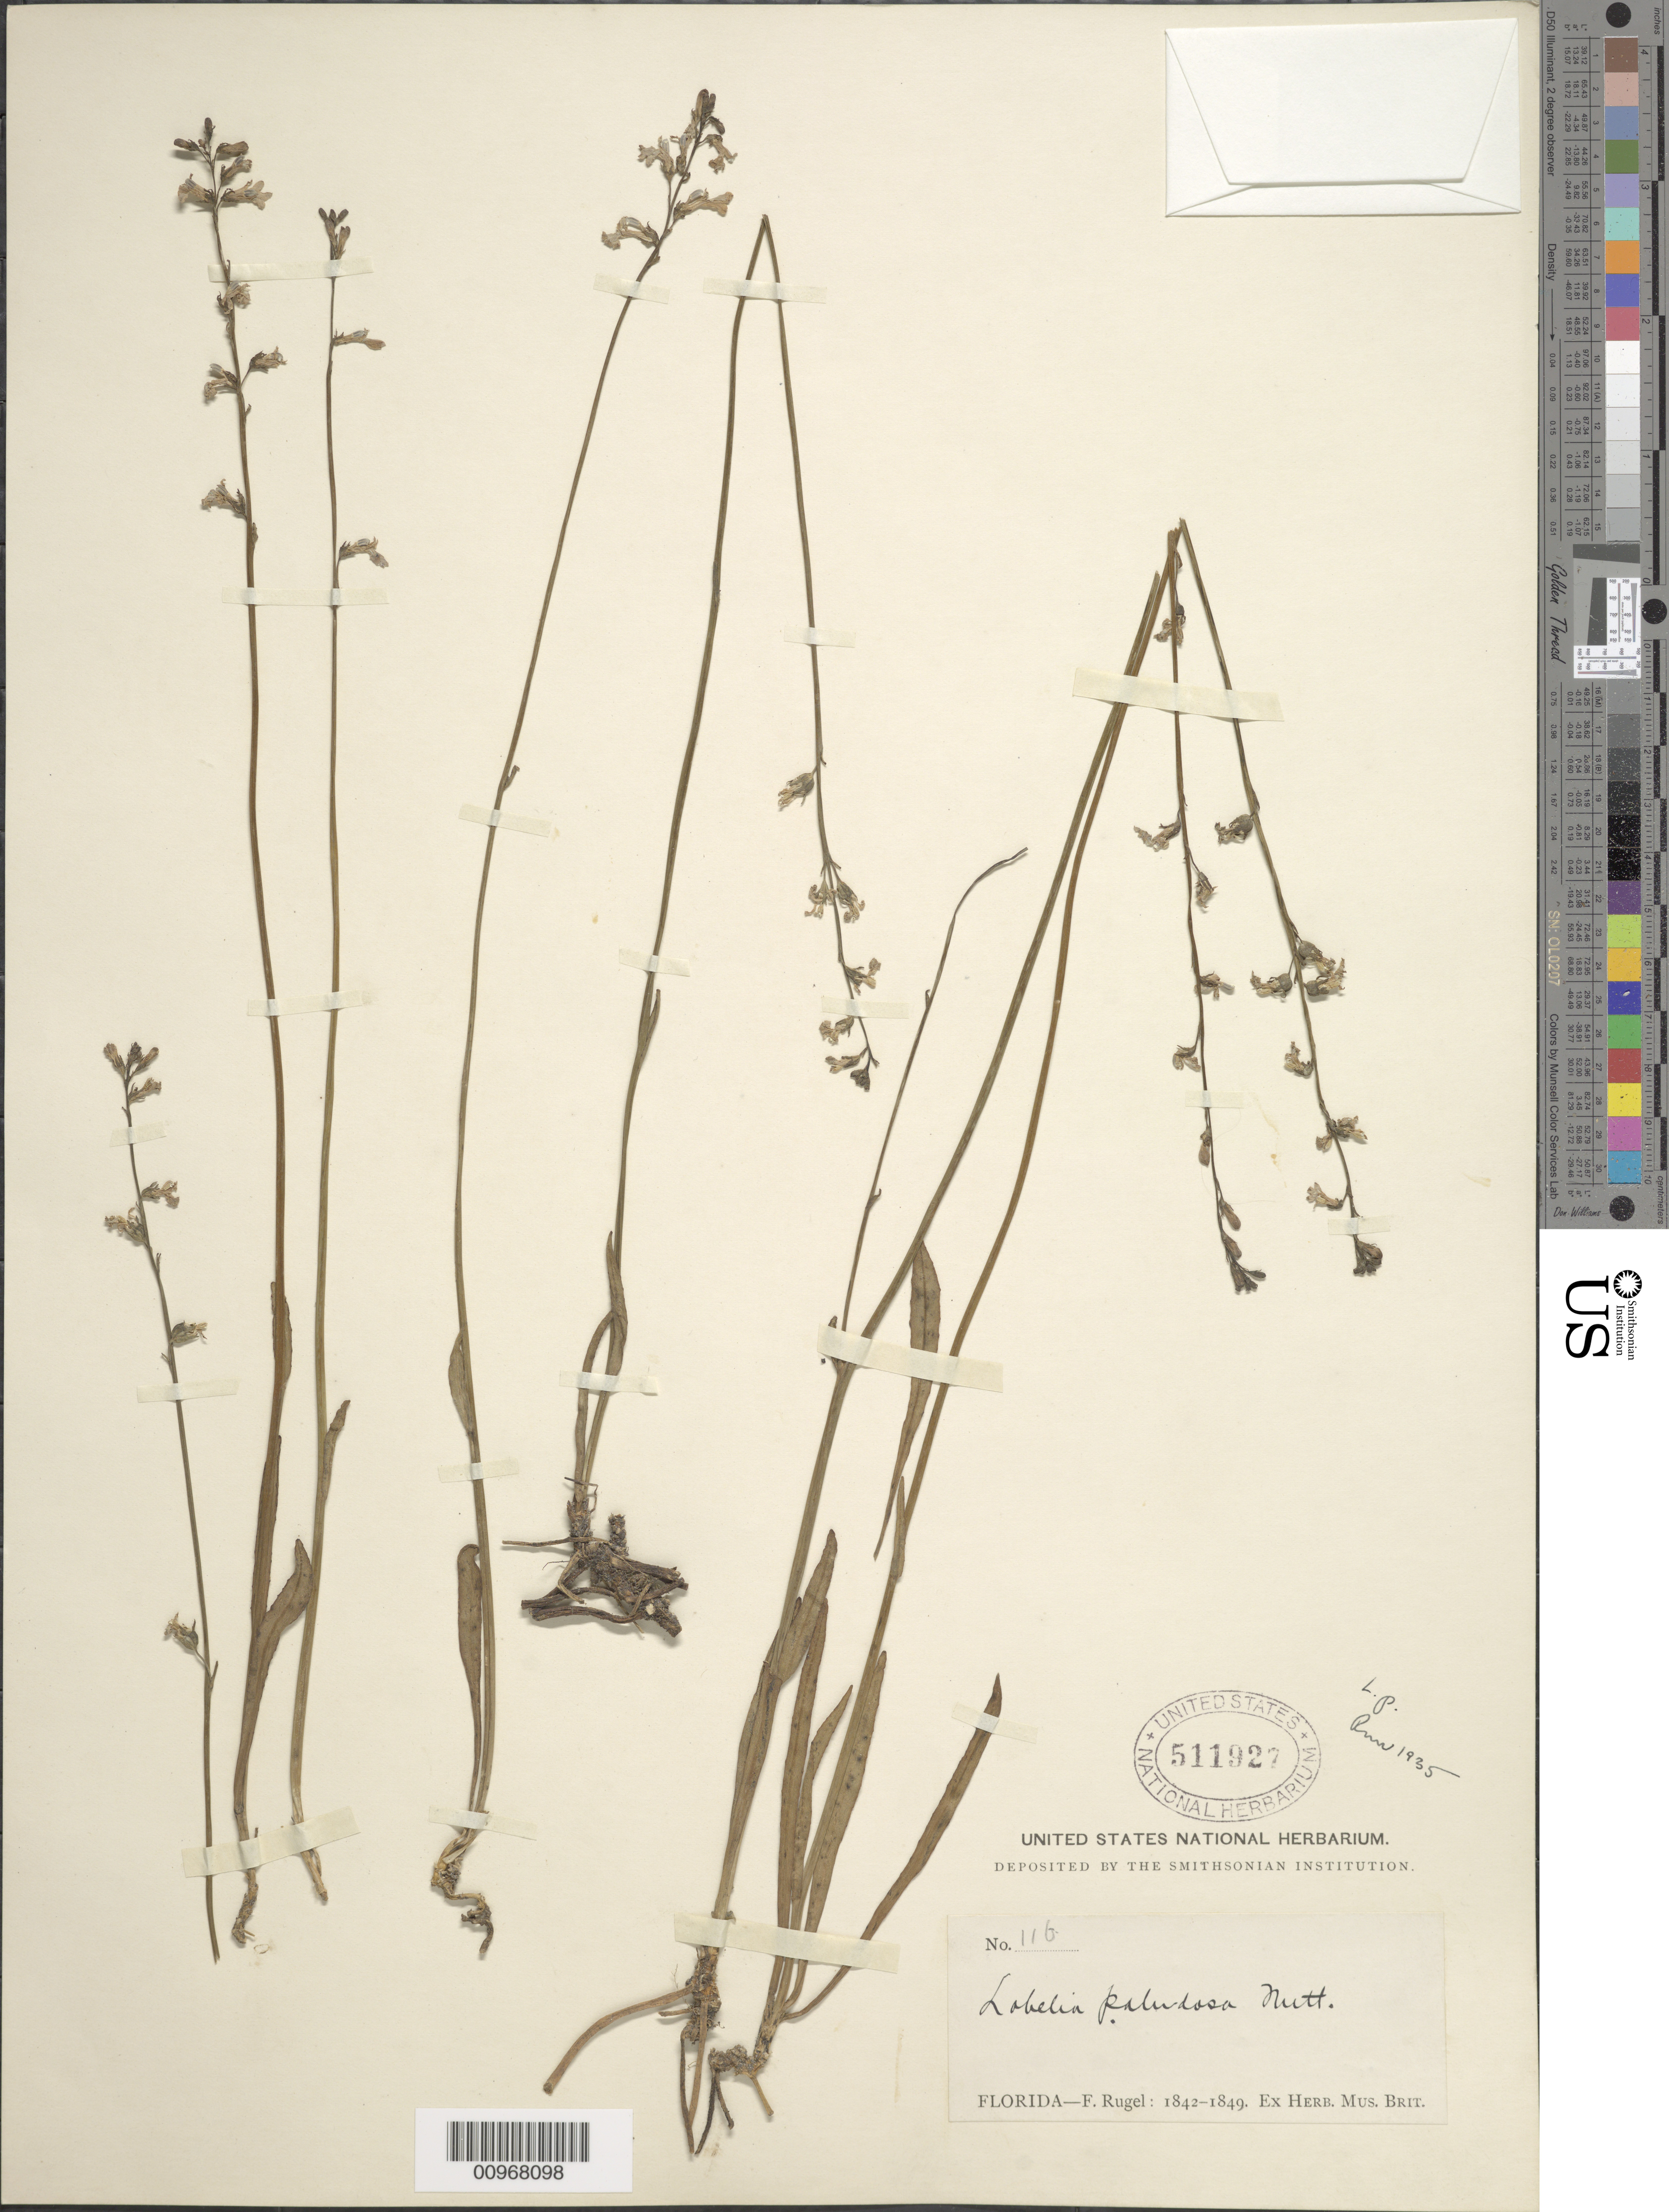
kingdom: Plantae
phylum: Tracheophyta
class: Magnoliopsida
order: Asterales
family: Campanulaceae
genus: Lobelia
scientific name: Lobelia paludosa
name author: Nutt.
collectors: F. Rugel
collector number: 116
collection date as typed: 1842 - 1849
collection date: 1842/1849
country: United States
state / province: Florida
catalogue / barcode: US 511927